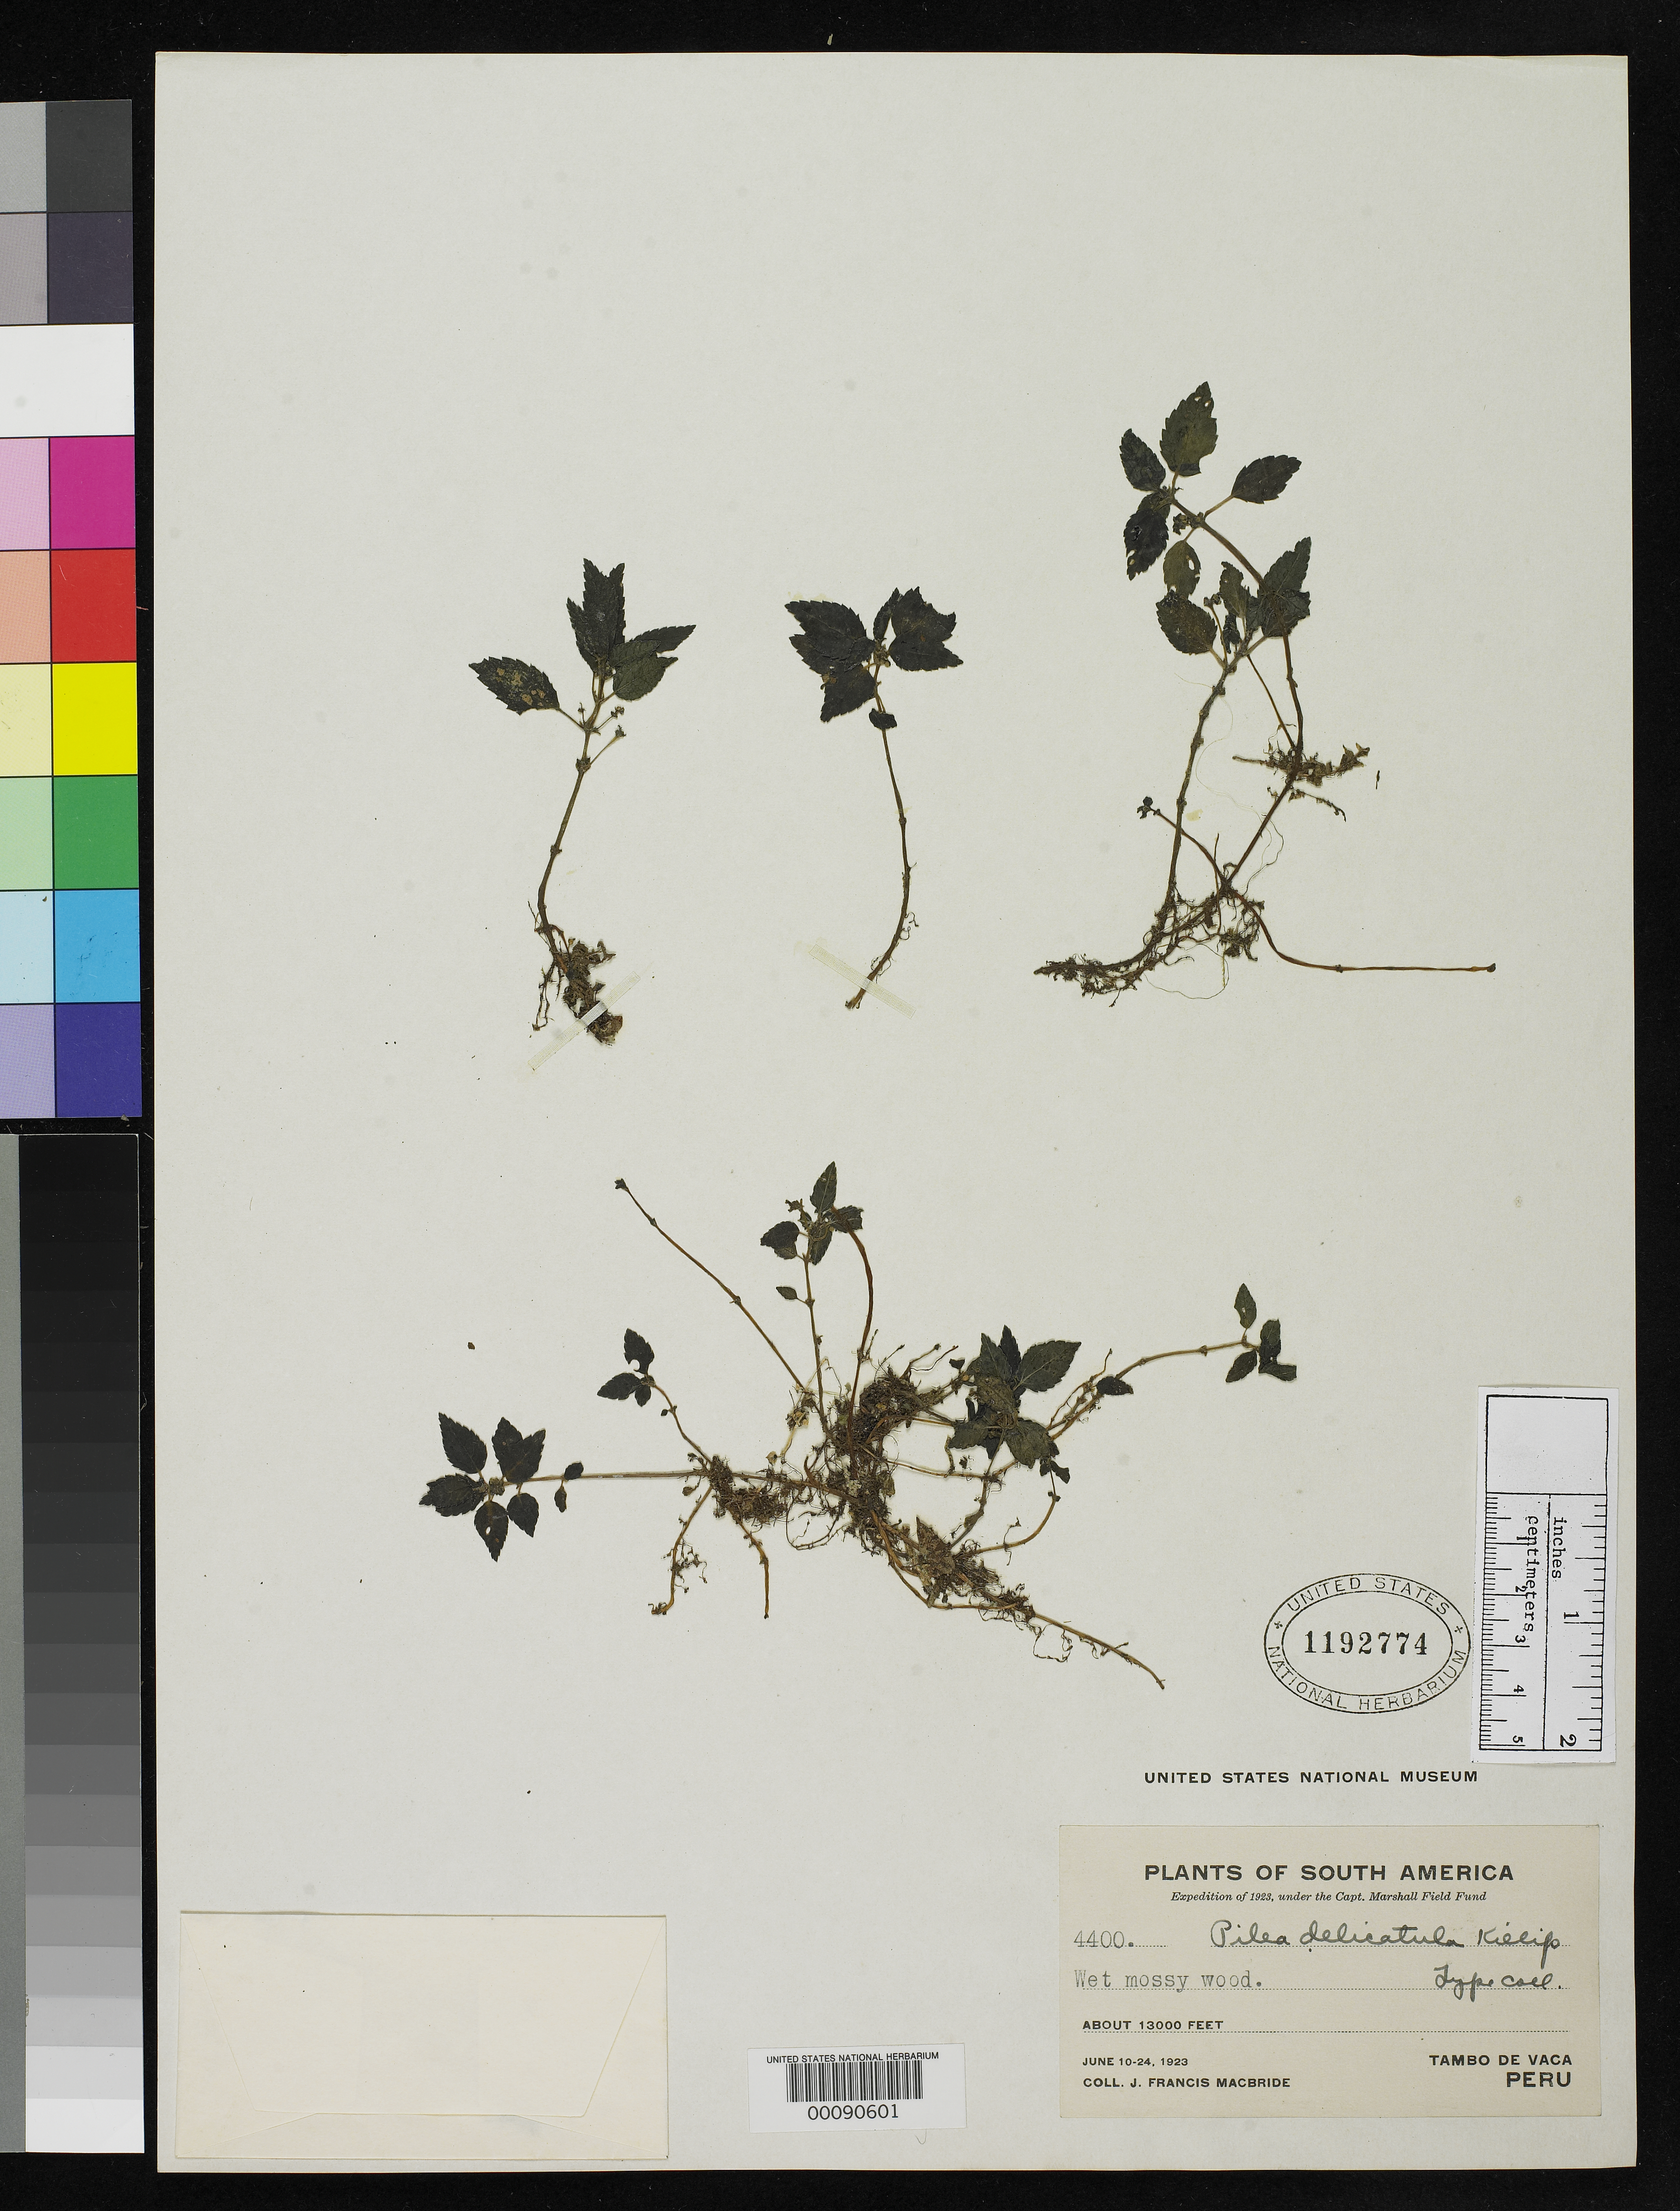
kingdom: Plantae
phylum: Tracheophyta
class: Magnoliopsida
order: Rosales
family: Urticaceae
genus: Pilea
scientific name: Pilea delicatula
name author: Killip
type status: Isotype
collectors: J. F. Macbride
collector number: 4400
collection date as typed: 10 Jun 1923 to 24 Jun 1923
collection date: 1923-06-10/1923-06-24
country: Peru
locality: Tambo de Vaca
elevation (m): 400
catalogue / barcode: US 1192774